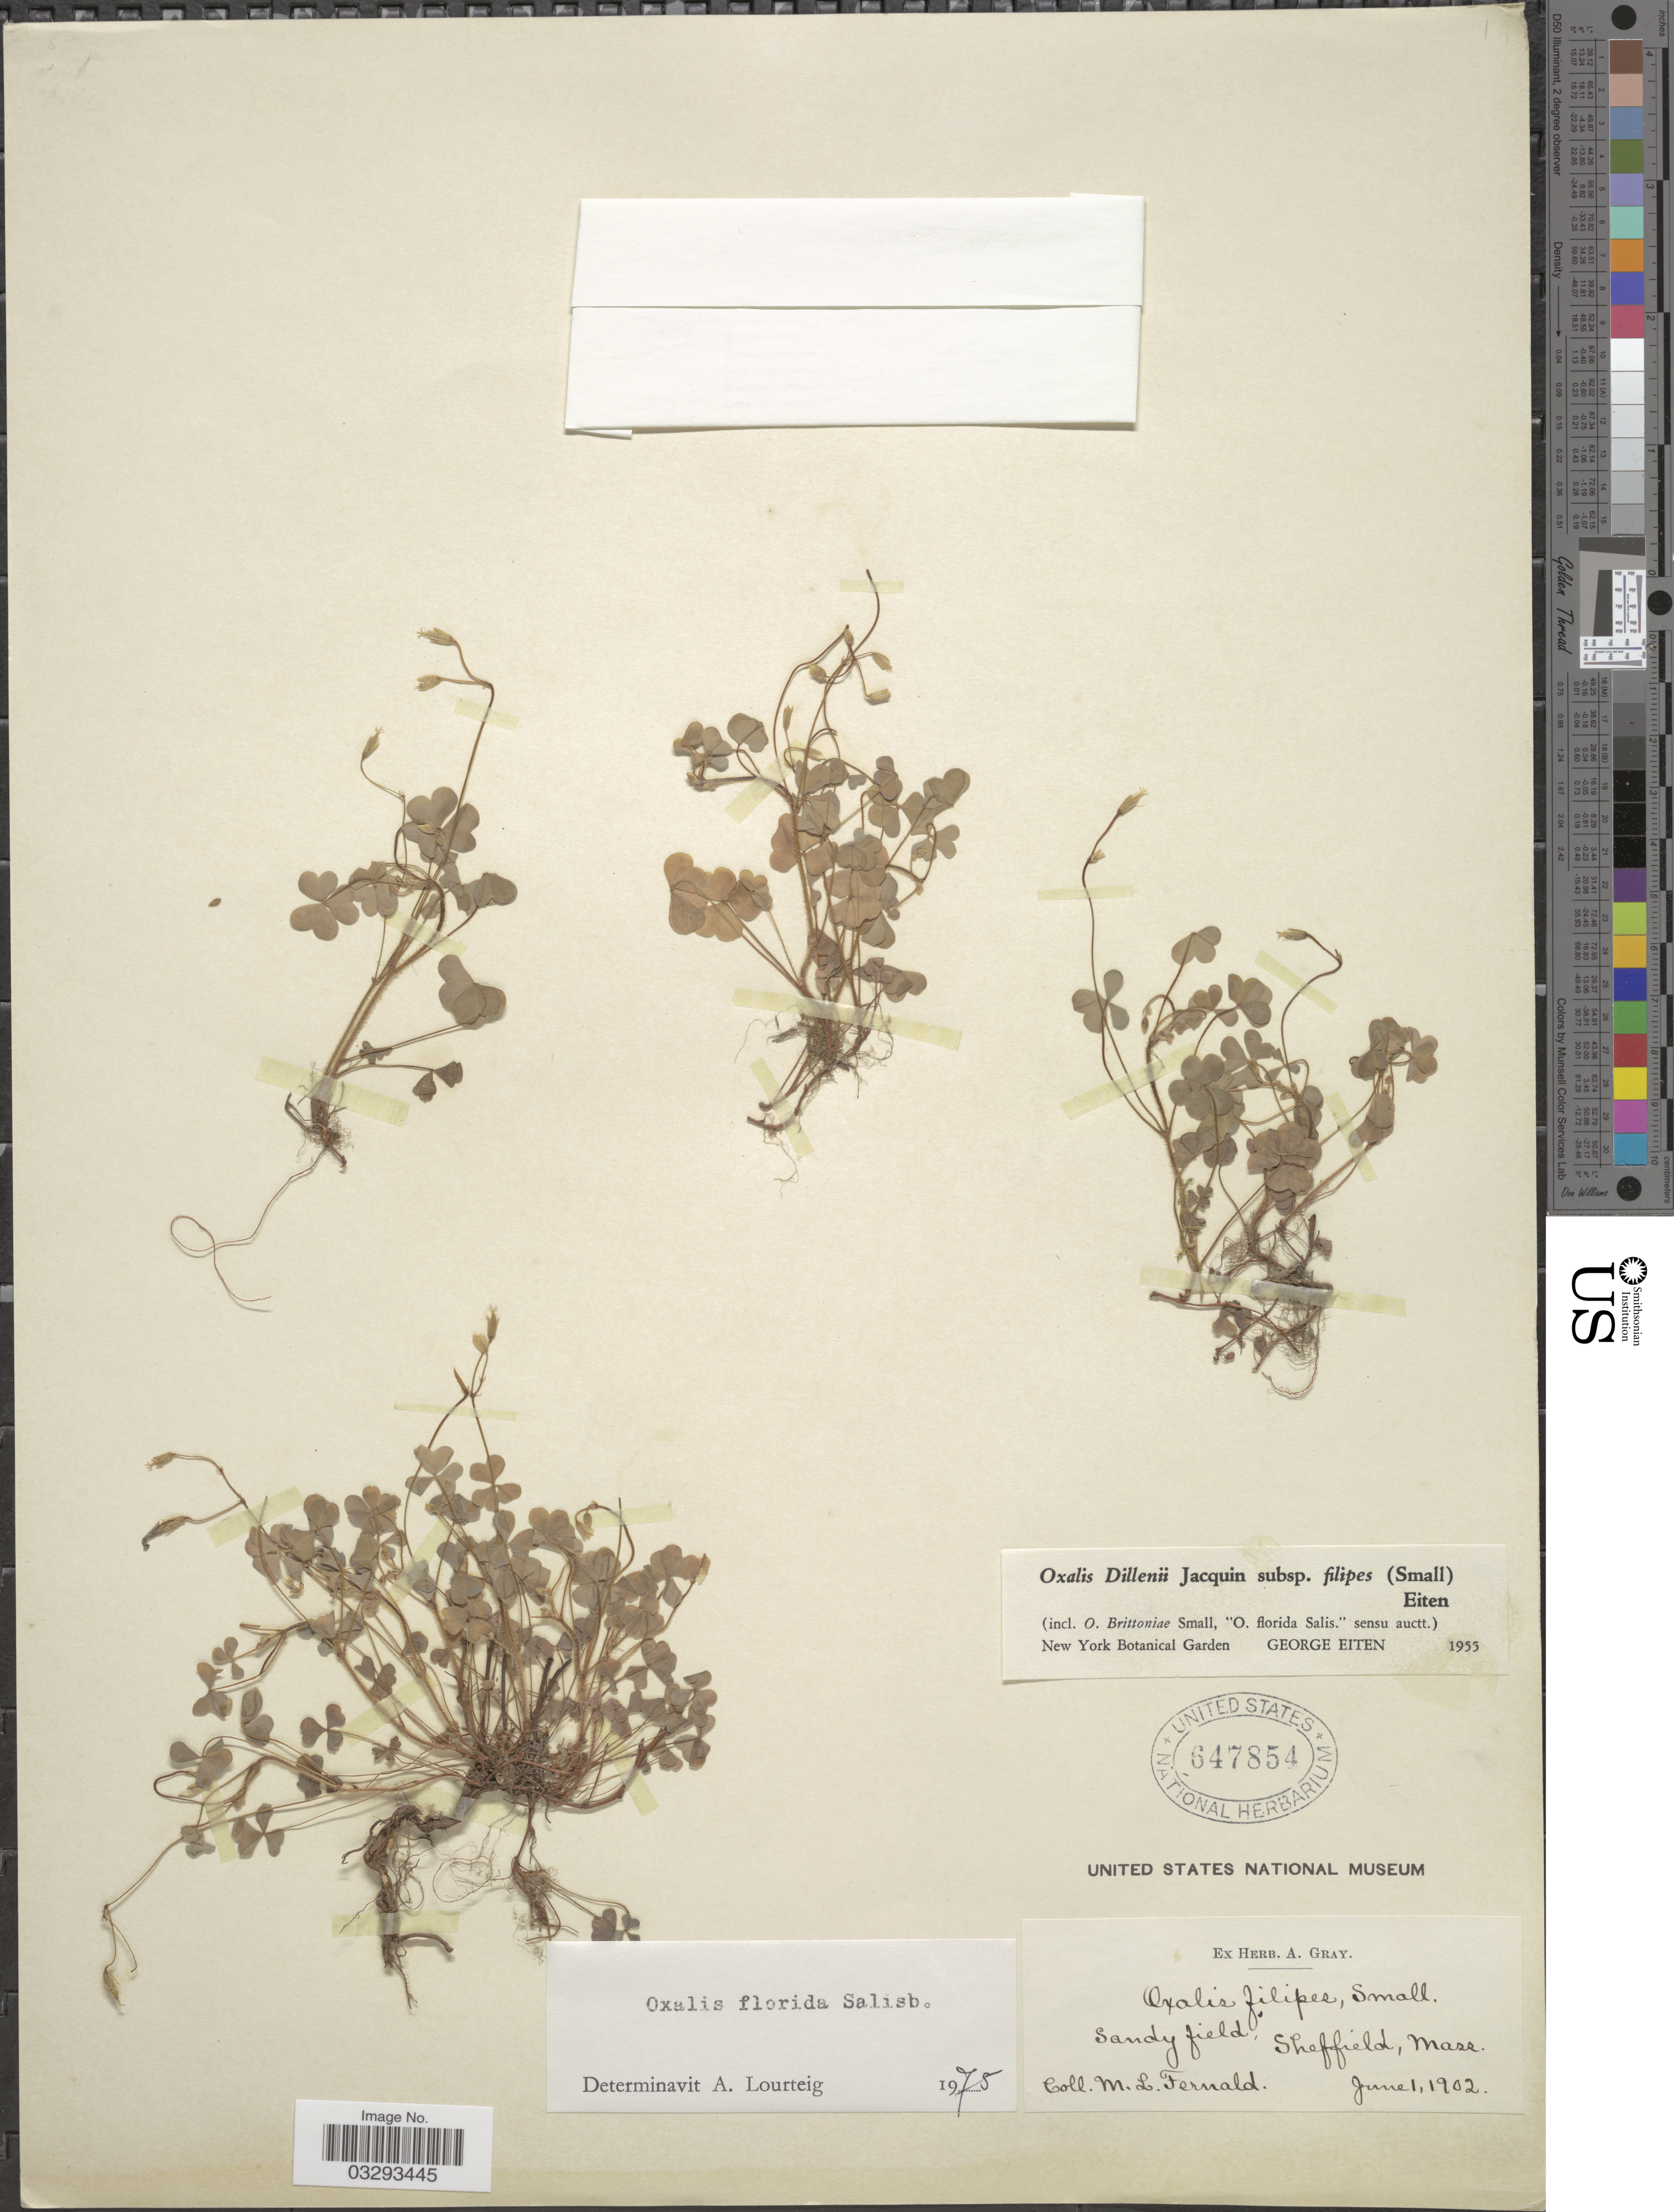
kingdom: Plantae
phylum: Tracheophyta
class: Magnoliopsida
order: Oxalidales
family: Oxalidaceae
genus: Oxalis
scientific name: Oxalis florida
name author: Salisb.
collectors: M. L. Fernald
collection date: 1902-06-01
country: United States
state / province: Massachusetts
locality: Sheffield.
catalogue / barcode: US 647854